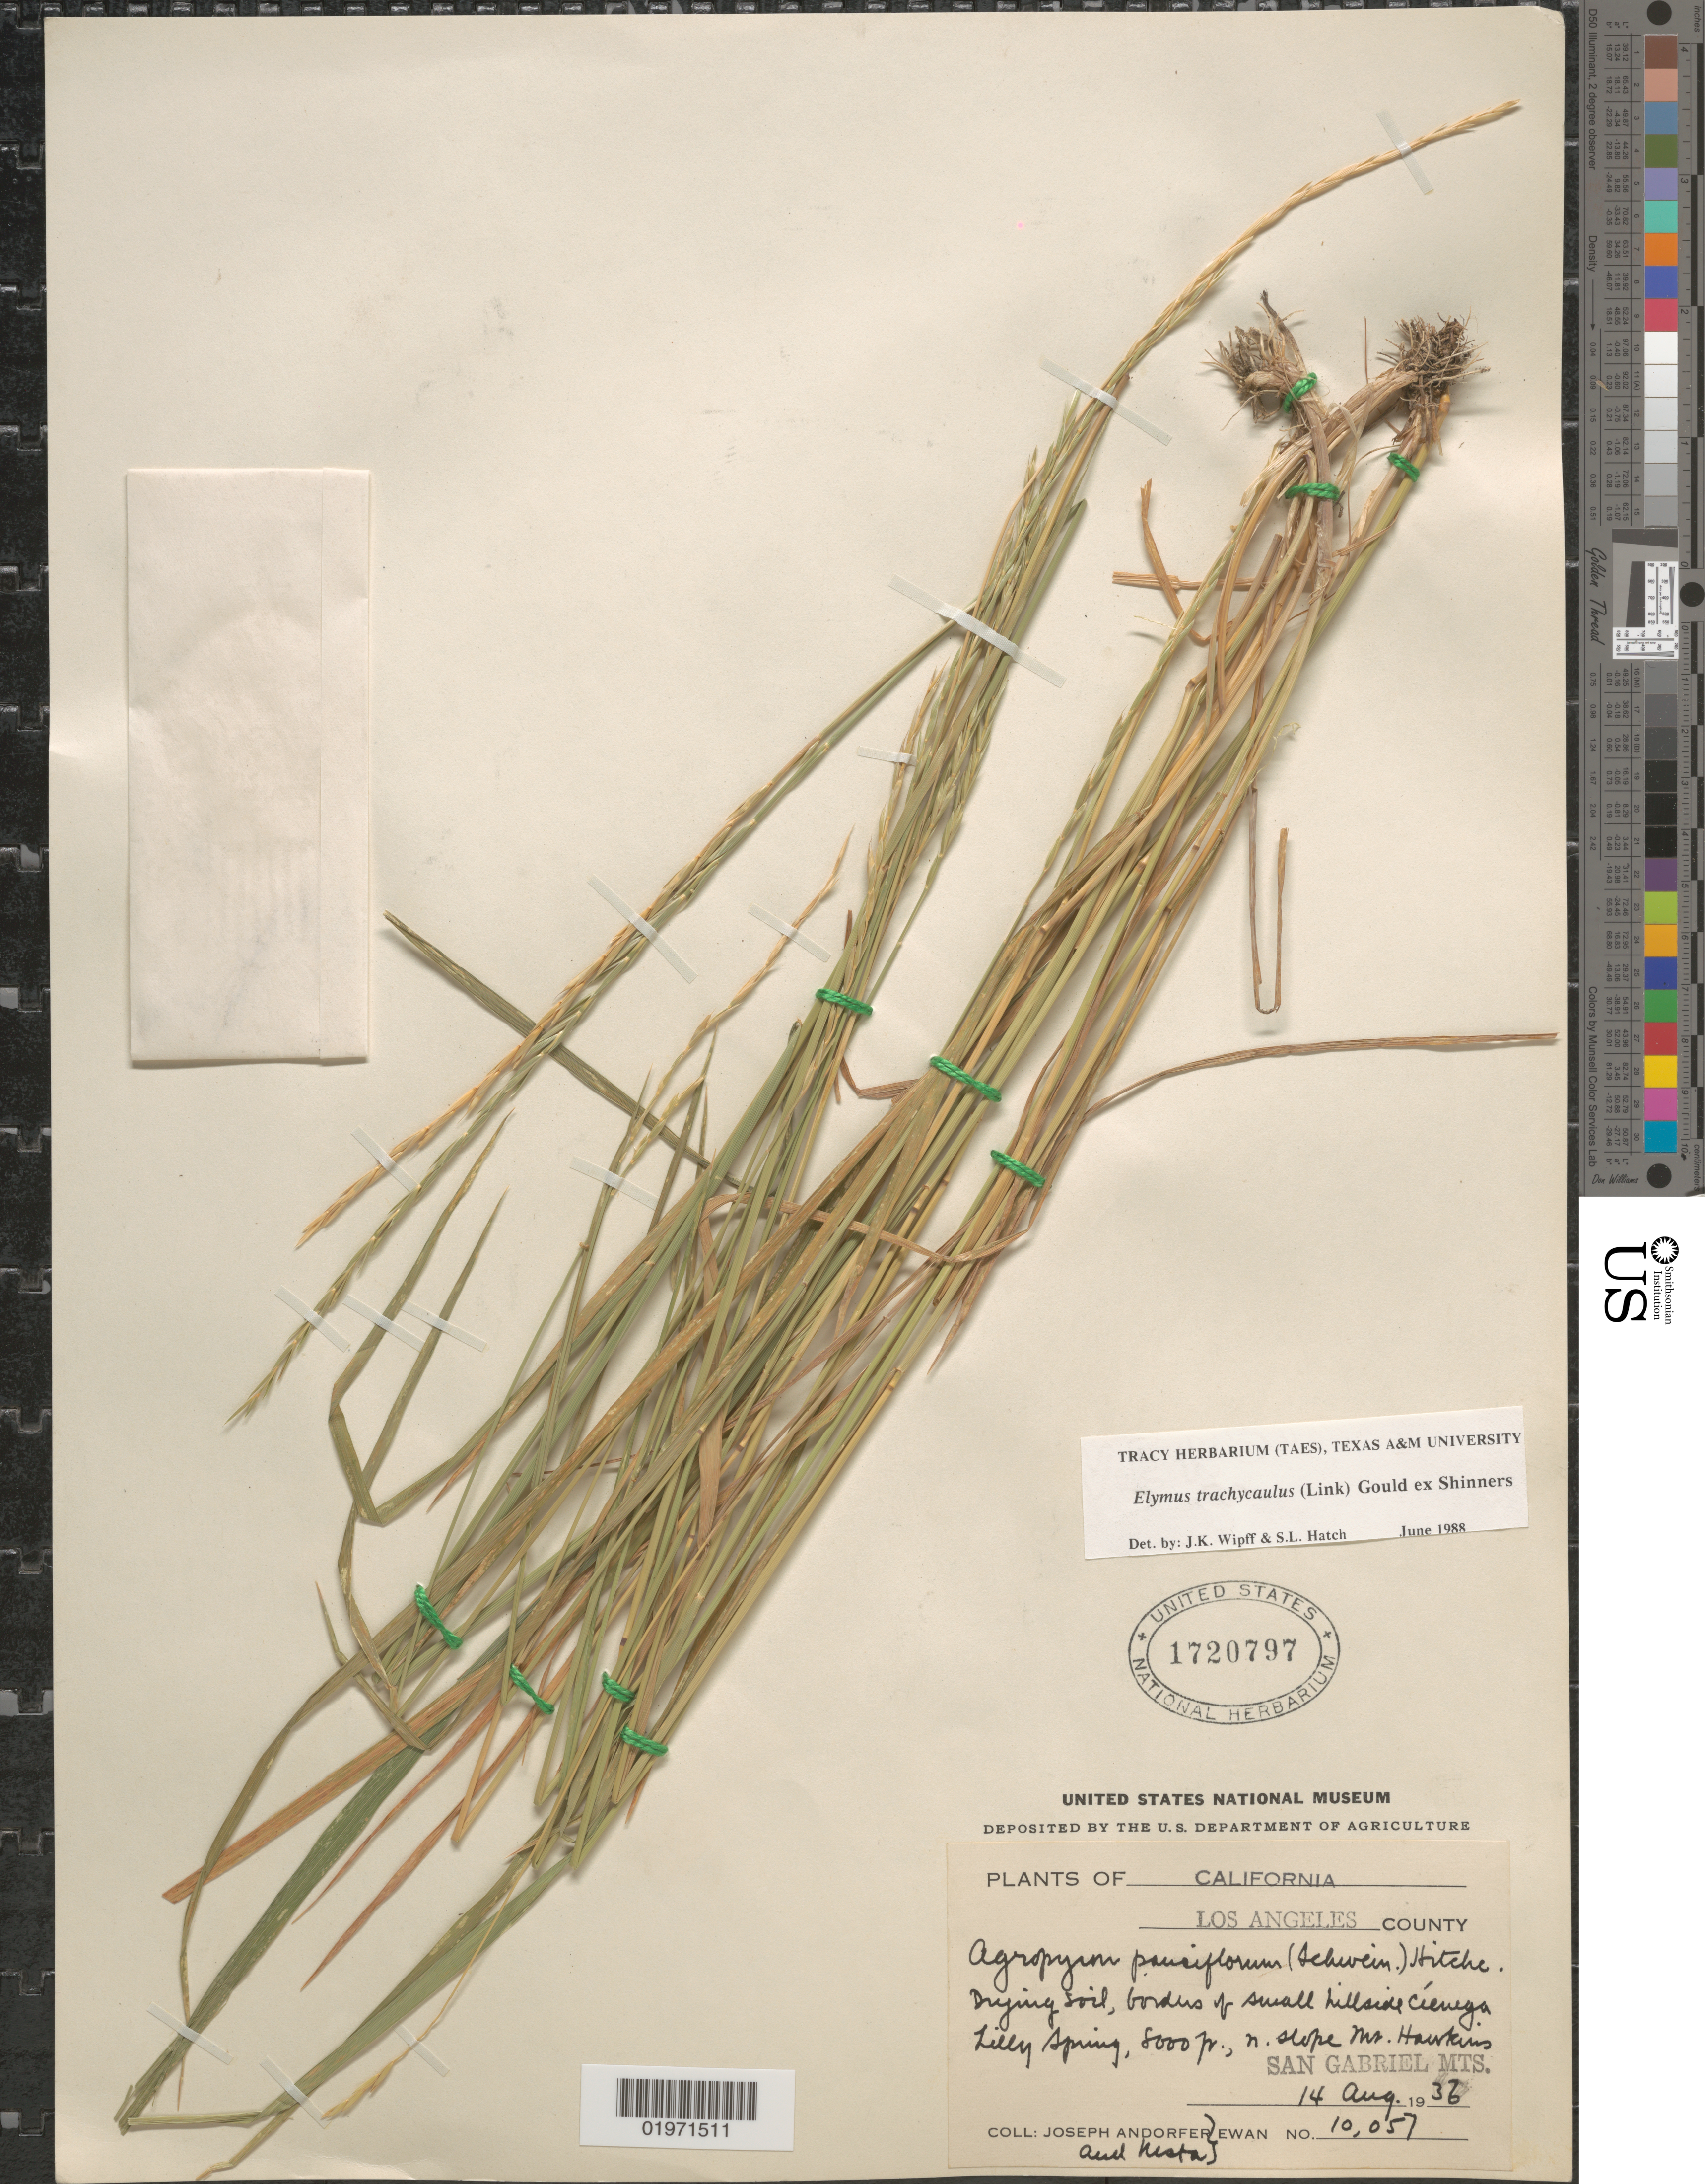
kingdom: Plantae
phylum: Tracheophyta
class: Liliopsida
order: Poales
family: Poaceae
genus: Elymus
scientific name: Elymus trachycaulus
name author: (Link) Gould ex Shinners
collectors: J. A. Ewan & Nesta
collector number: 10057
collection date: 1936-08-14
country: United States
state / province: California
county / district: Los Angeles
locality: Los Angeles County. Lilly Spring, n. slope Mt. Hawkins. San Gabriel Mts.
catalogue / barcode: US 1720797